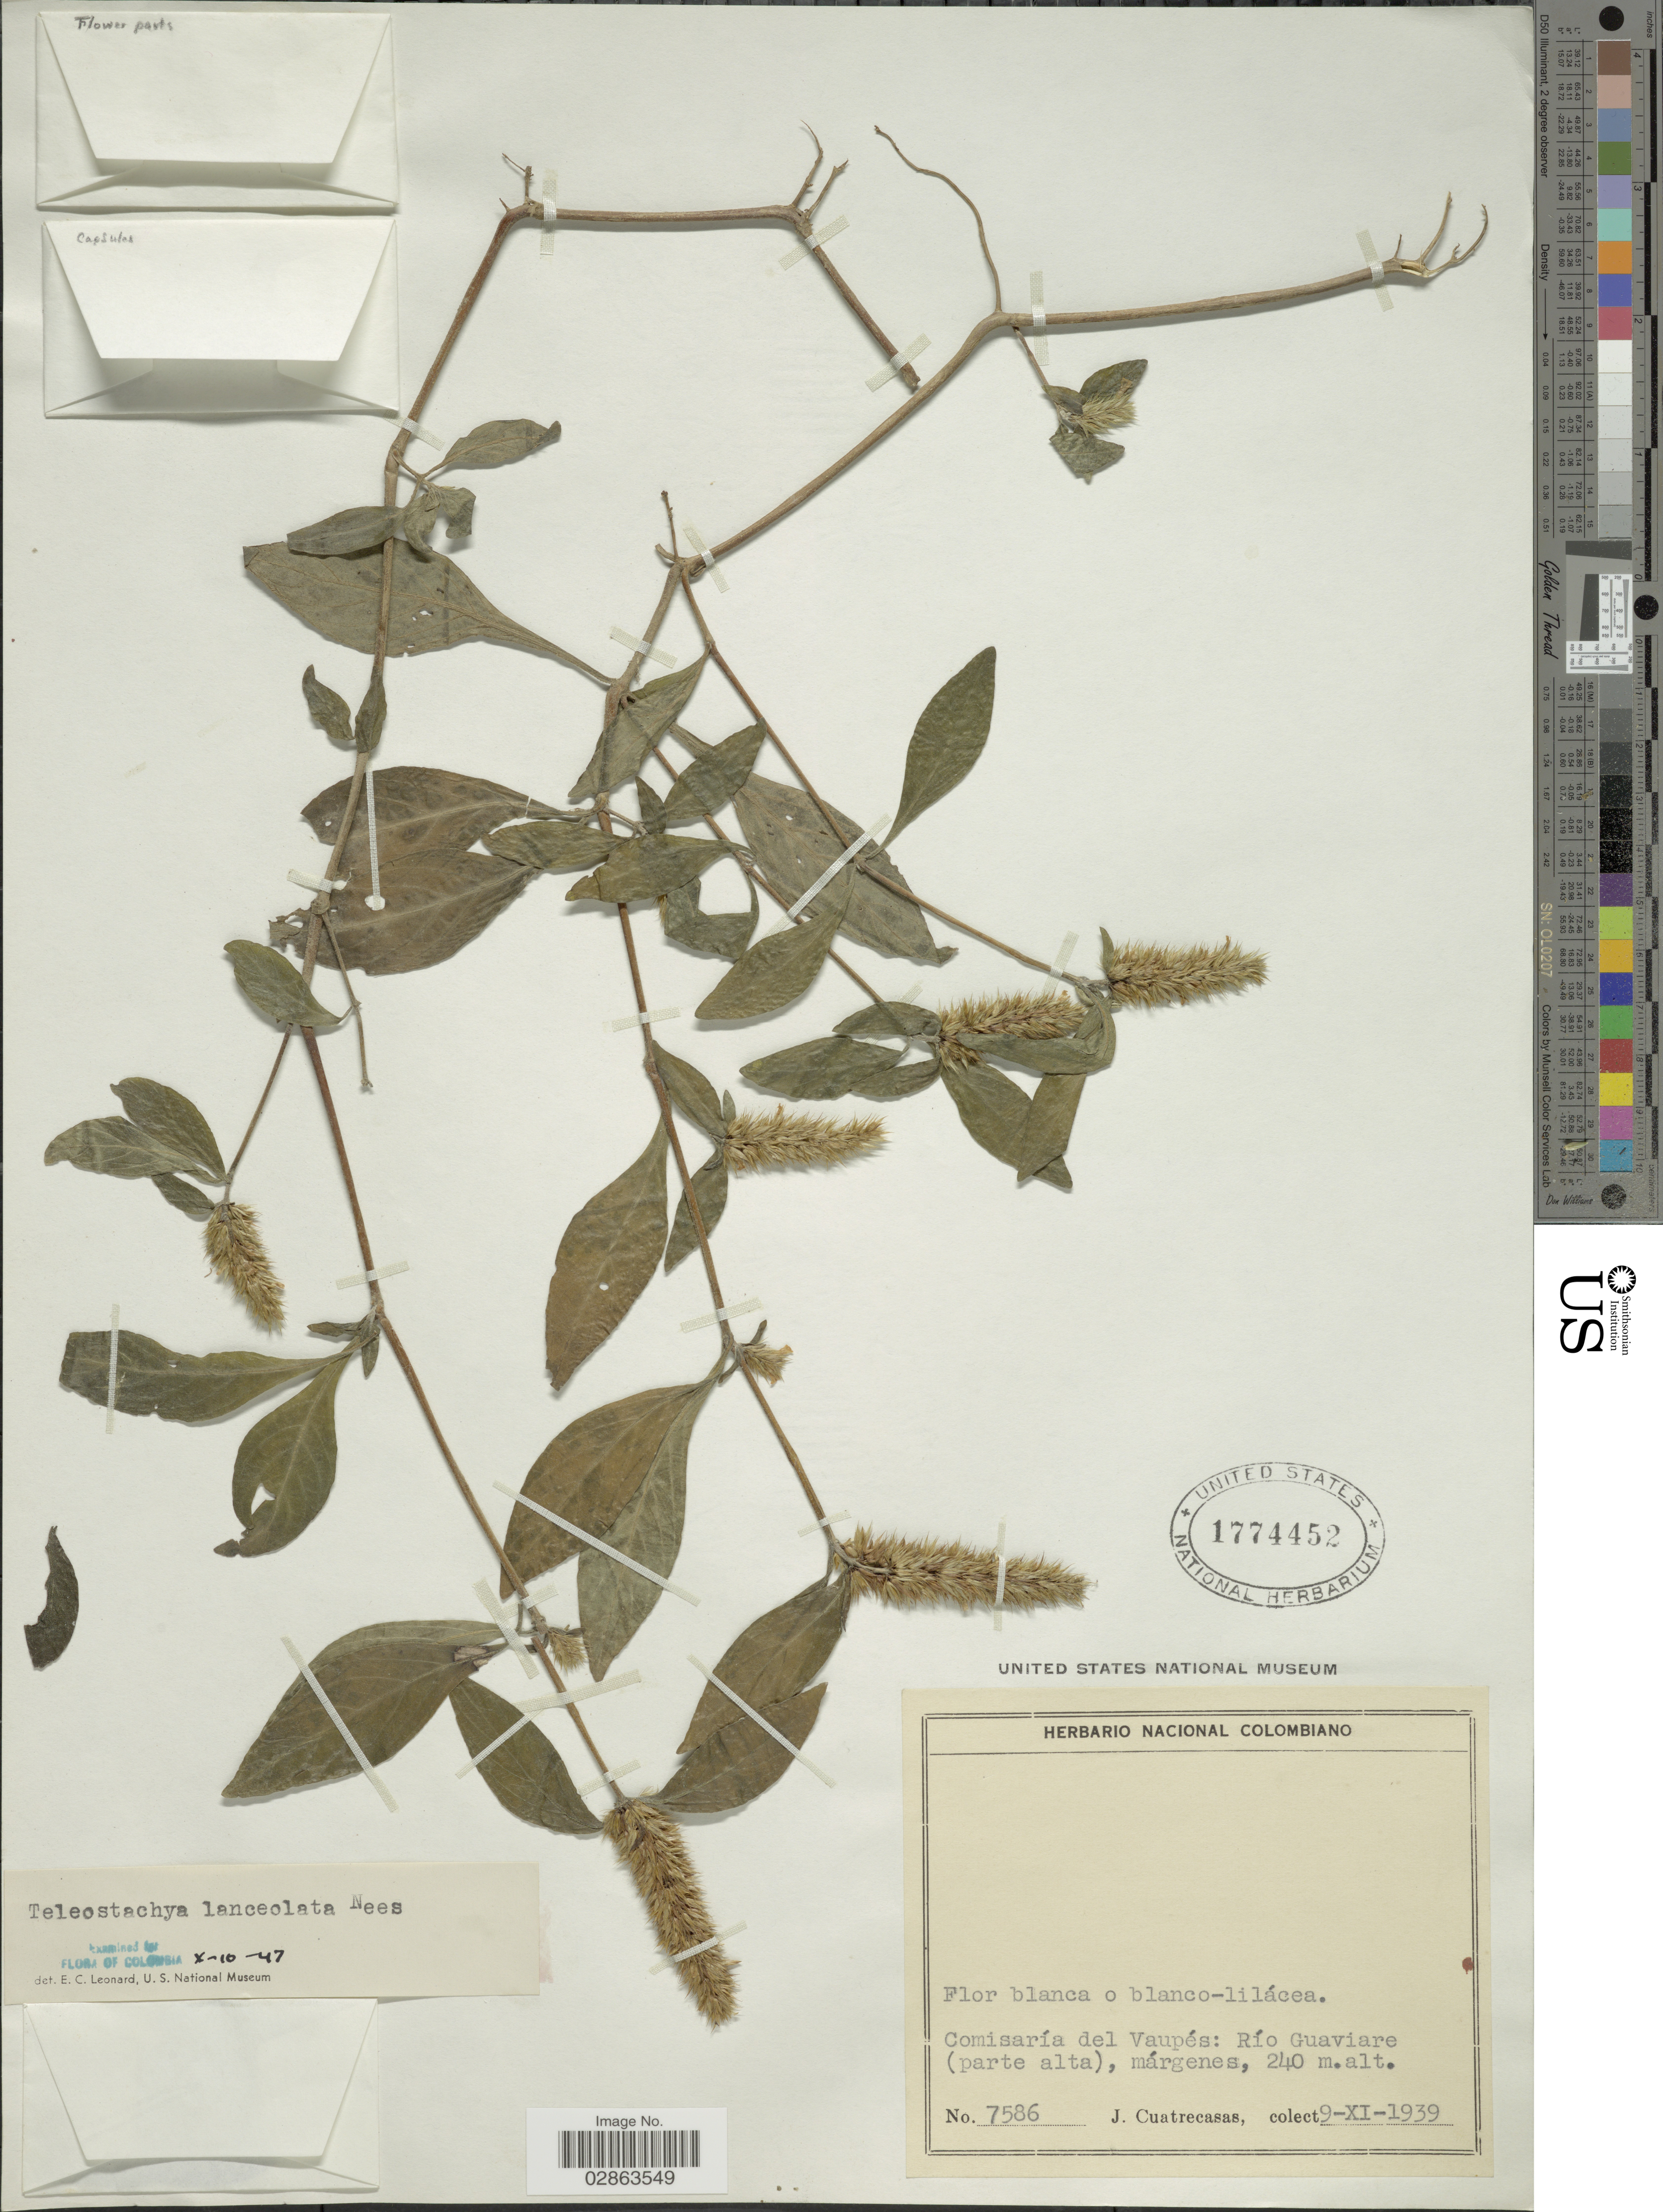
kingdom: Plantae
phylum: Tracheophyta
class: Magnoliopsida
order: Lamiales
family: Acanthaceae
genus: Teliostachya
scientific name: Teliostachya lanceolata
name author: Nees in Mart.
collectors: J. Cuatrecasas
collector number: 7586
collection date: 1939-11-09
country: Colombia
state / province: Vaupés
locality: Comisaría del Vaupés: Río Guaviare (parte alta).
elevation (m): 240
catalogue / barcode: US 1774452